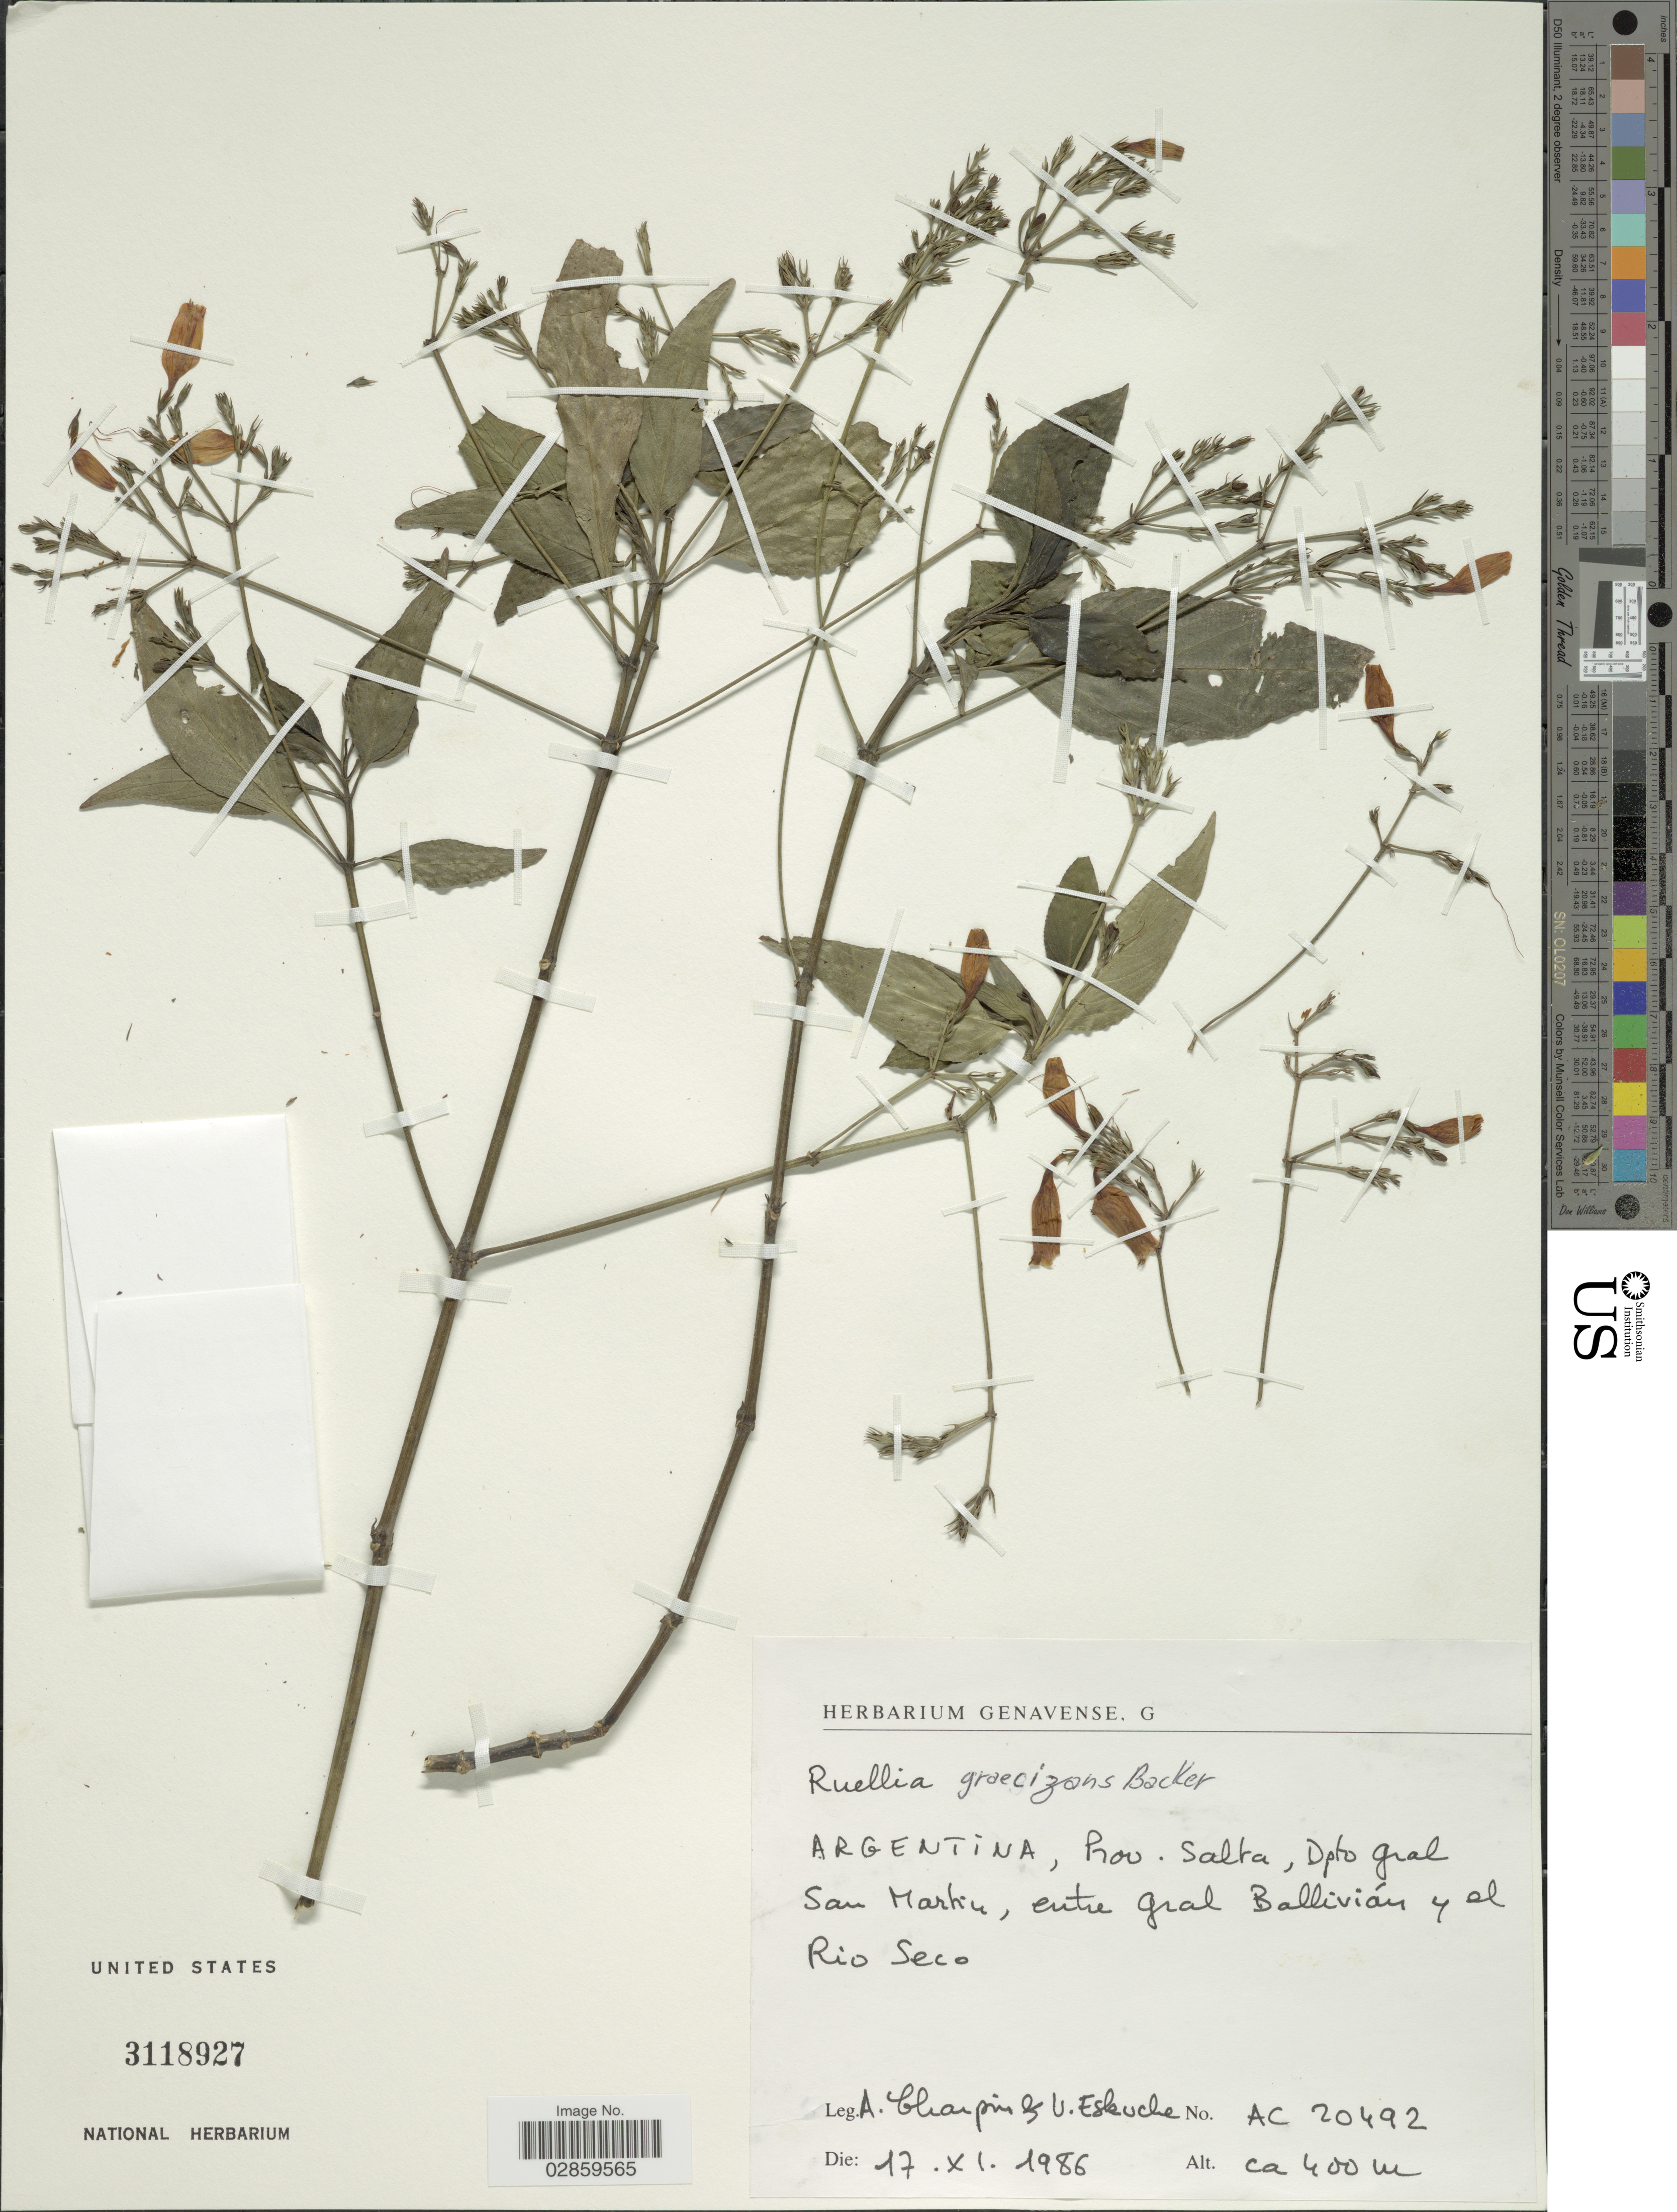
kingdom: Plantae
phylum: Tracheophyta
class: Magnoliopsida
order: Lamiales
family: Acanthaceae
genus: Ruellia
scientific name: Ruellia brevifolia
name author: (Pohl) C. Ezcurra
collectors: A. Charpin & U. Eskuche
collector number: AC20492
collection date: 1986-11-17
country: Argentina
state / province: Salta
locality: Dpto Gral San Martin, entre Gral Ballivián y al Rio Seco.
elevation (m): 400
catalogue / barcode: US 3118927